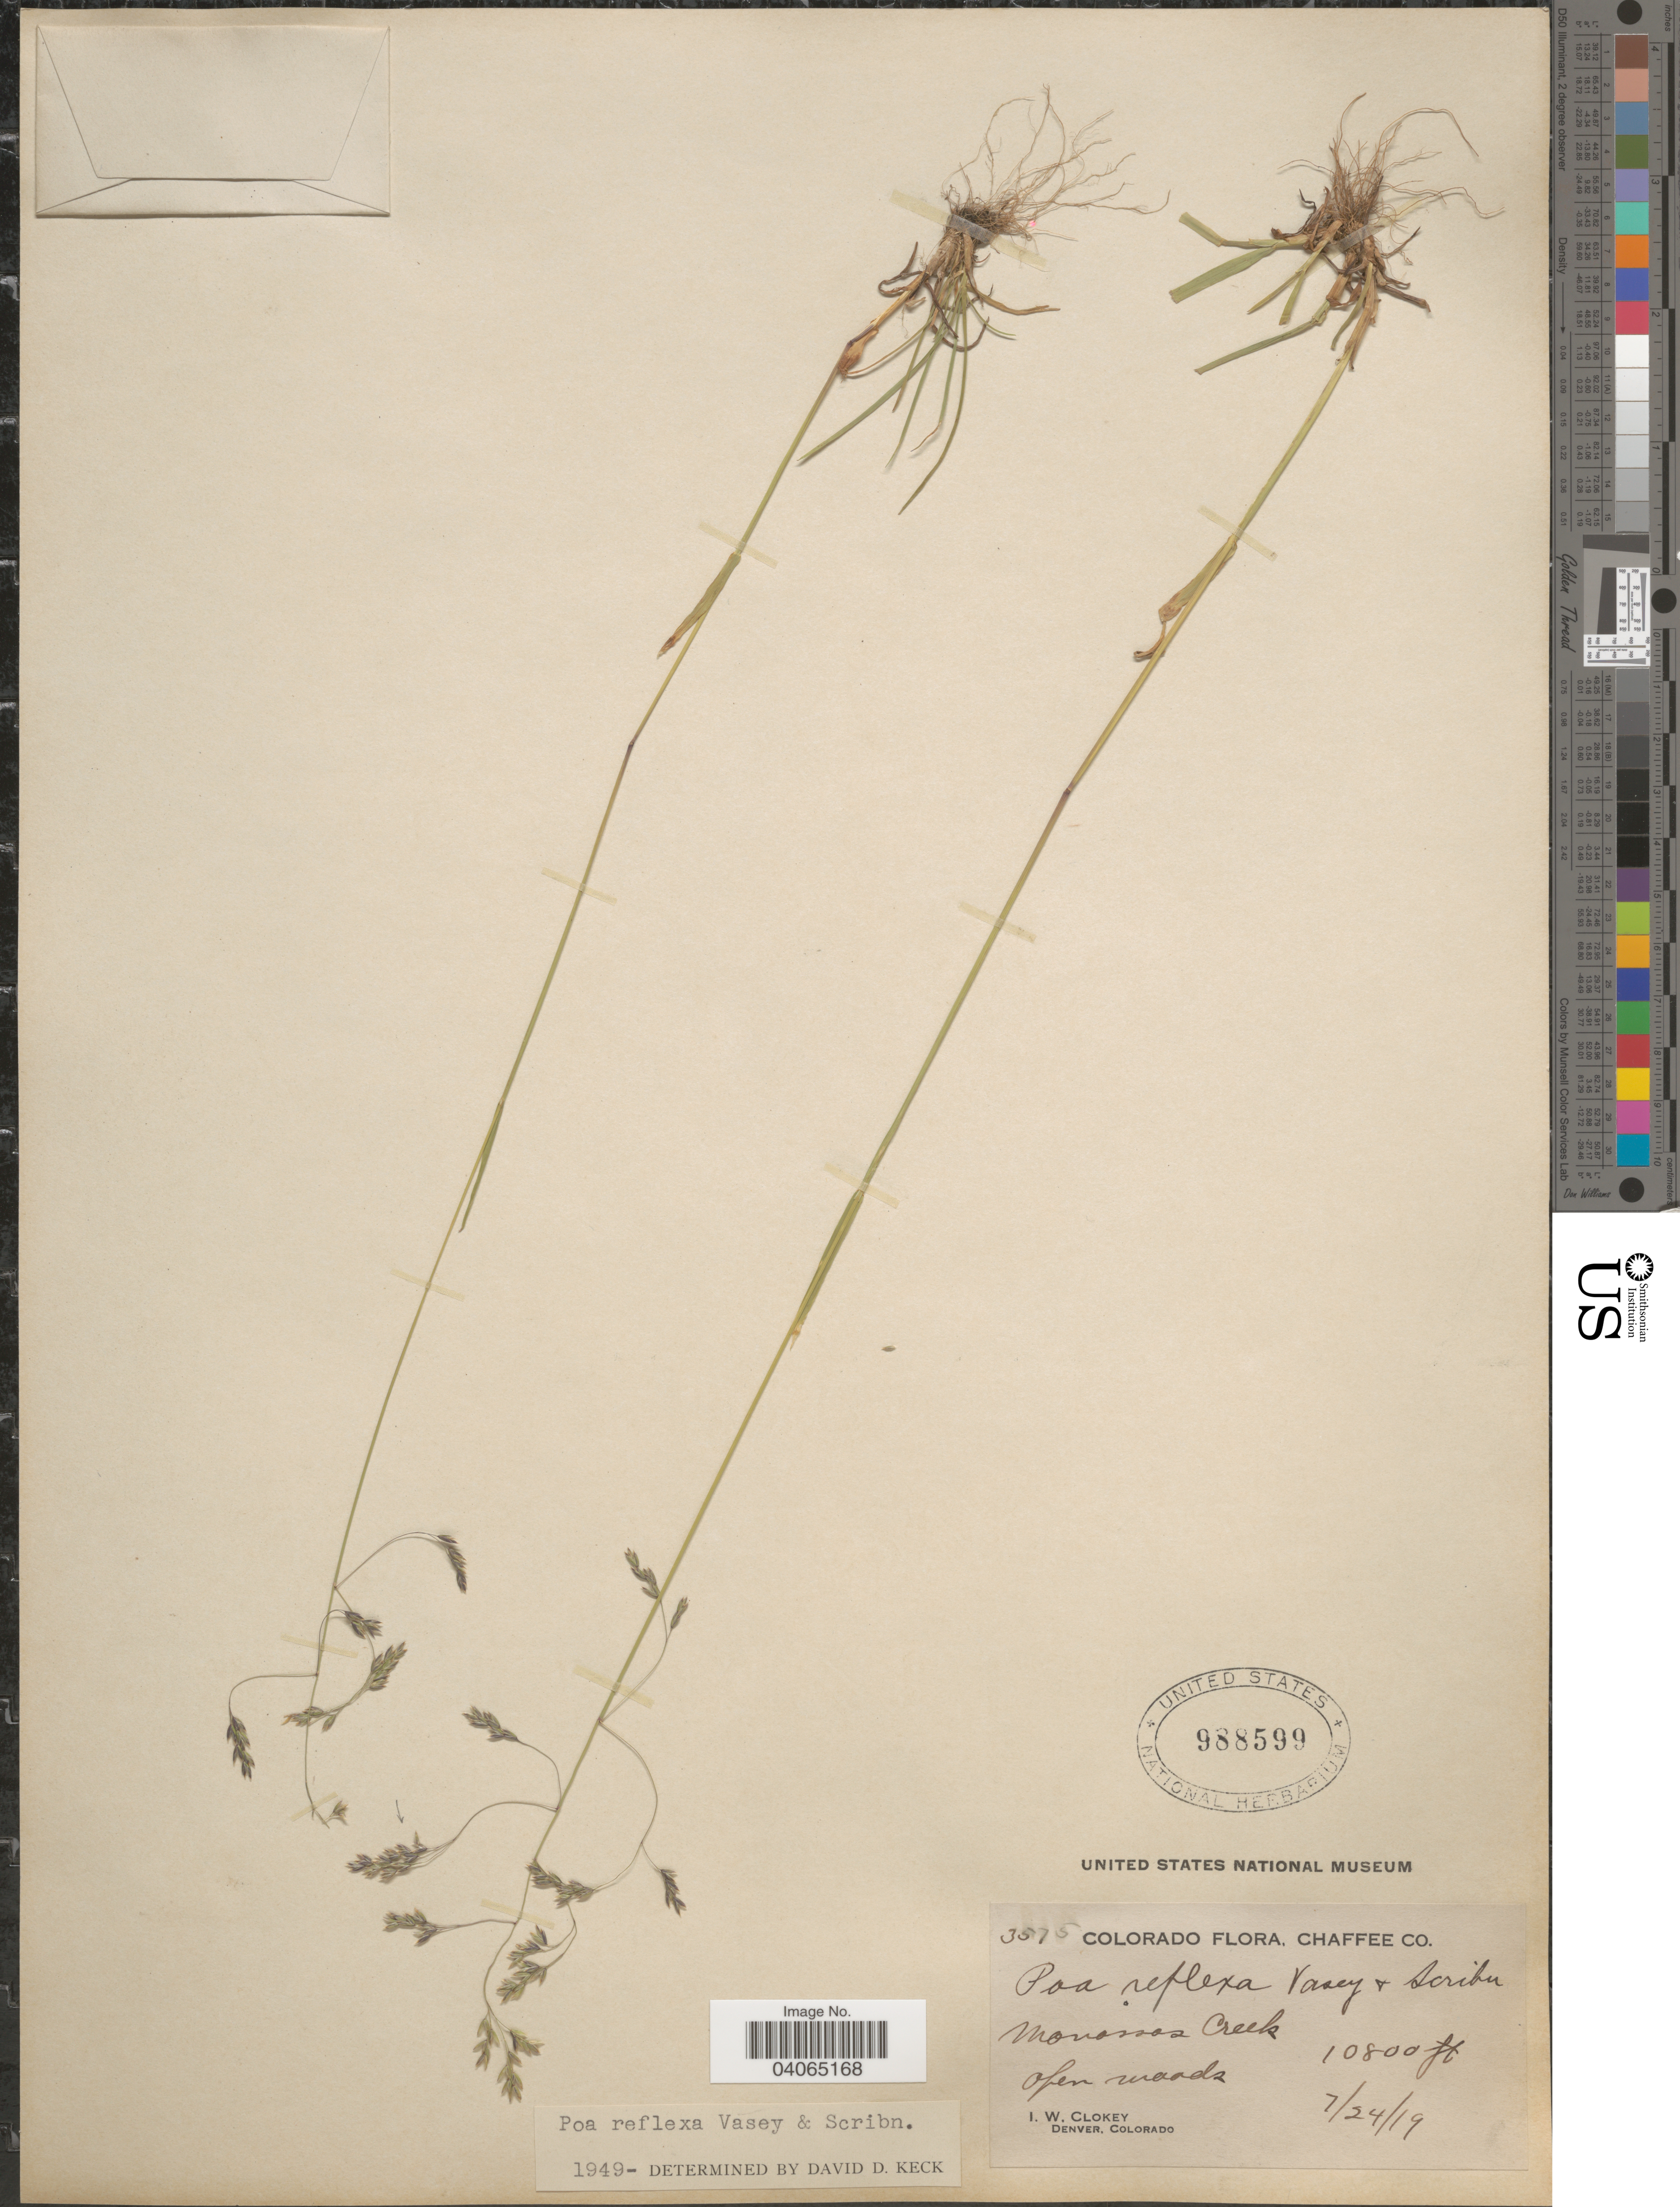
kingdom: Plantae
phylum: Tracheophyta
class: Liliopsida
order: Poales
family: Poaceae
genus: Poa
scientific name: Poa reflexa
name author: Vasey & Scribn.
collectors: I. W. Clokey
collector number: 3575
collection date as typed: Transcribed d/m/y: 24/7/19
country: United States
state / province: Colorado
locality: Chaffee Co. Manassas Creek.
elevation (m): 3292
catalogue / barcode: US 988599